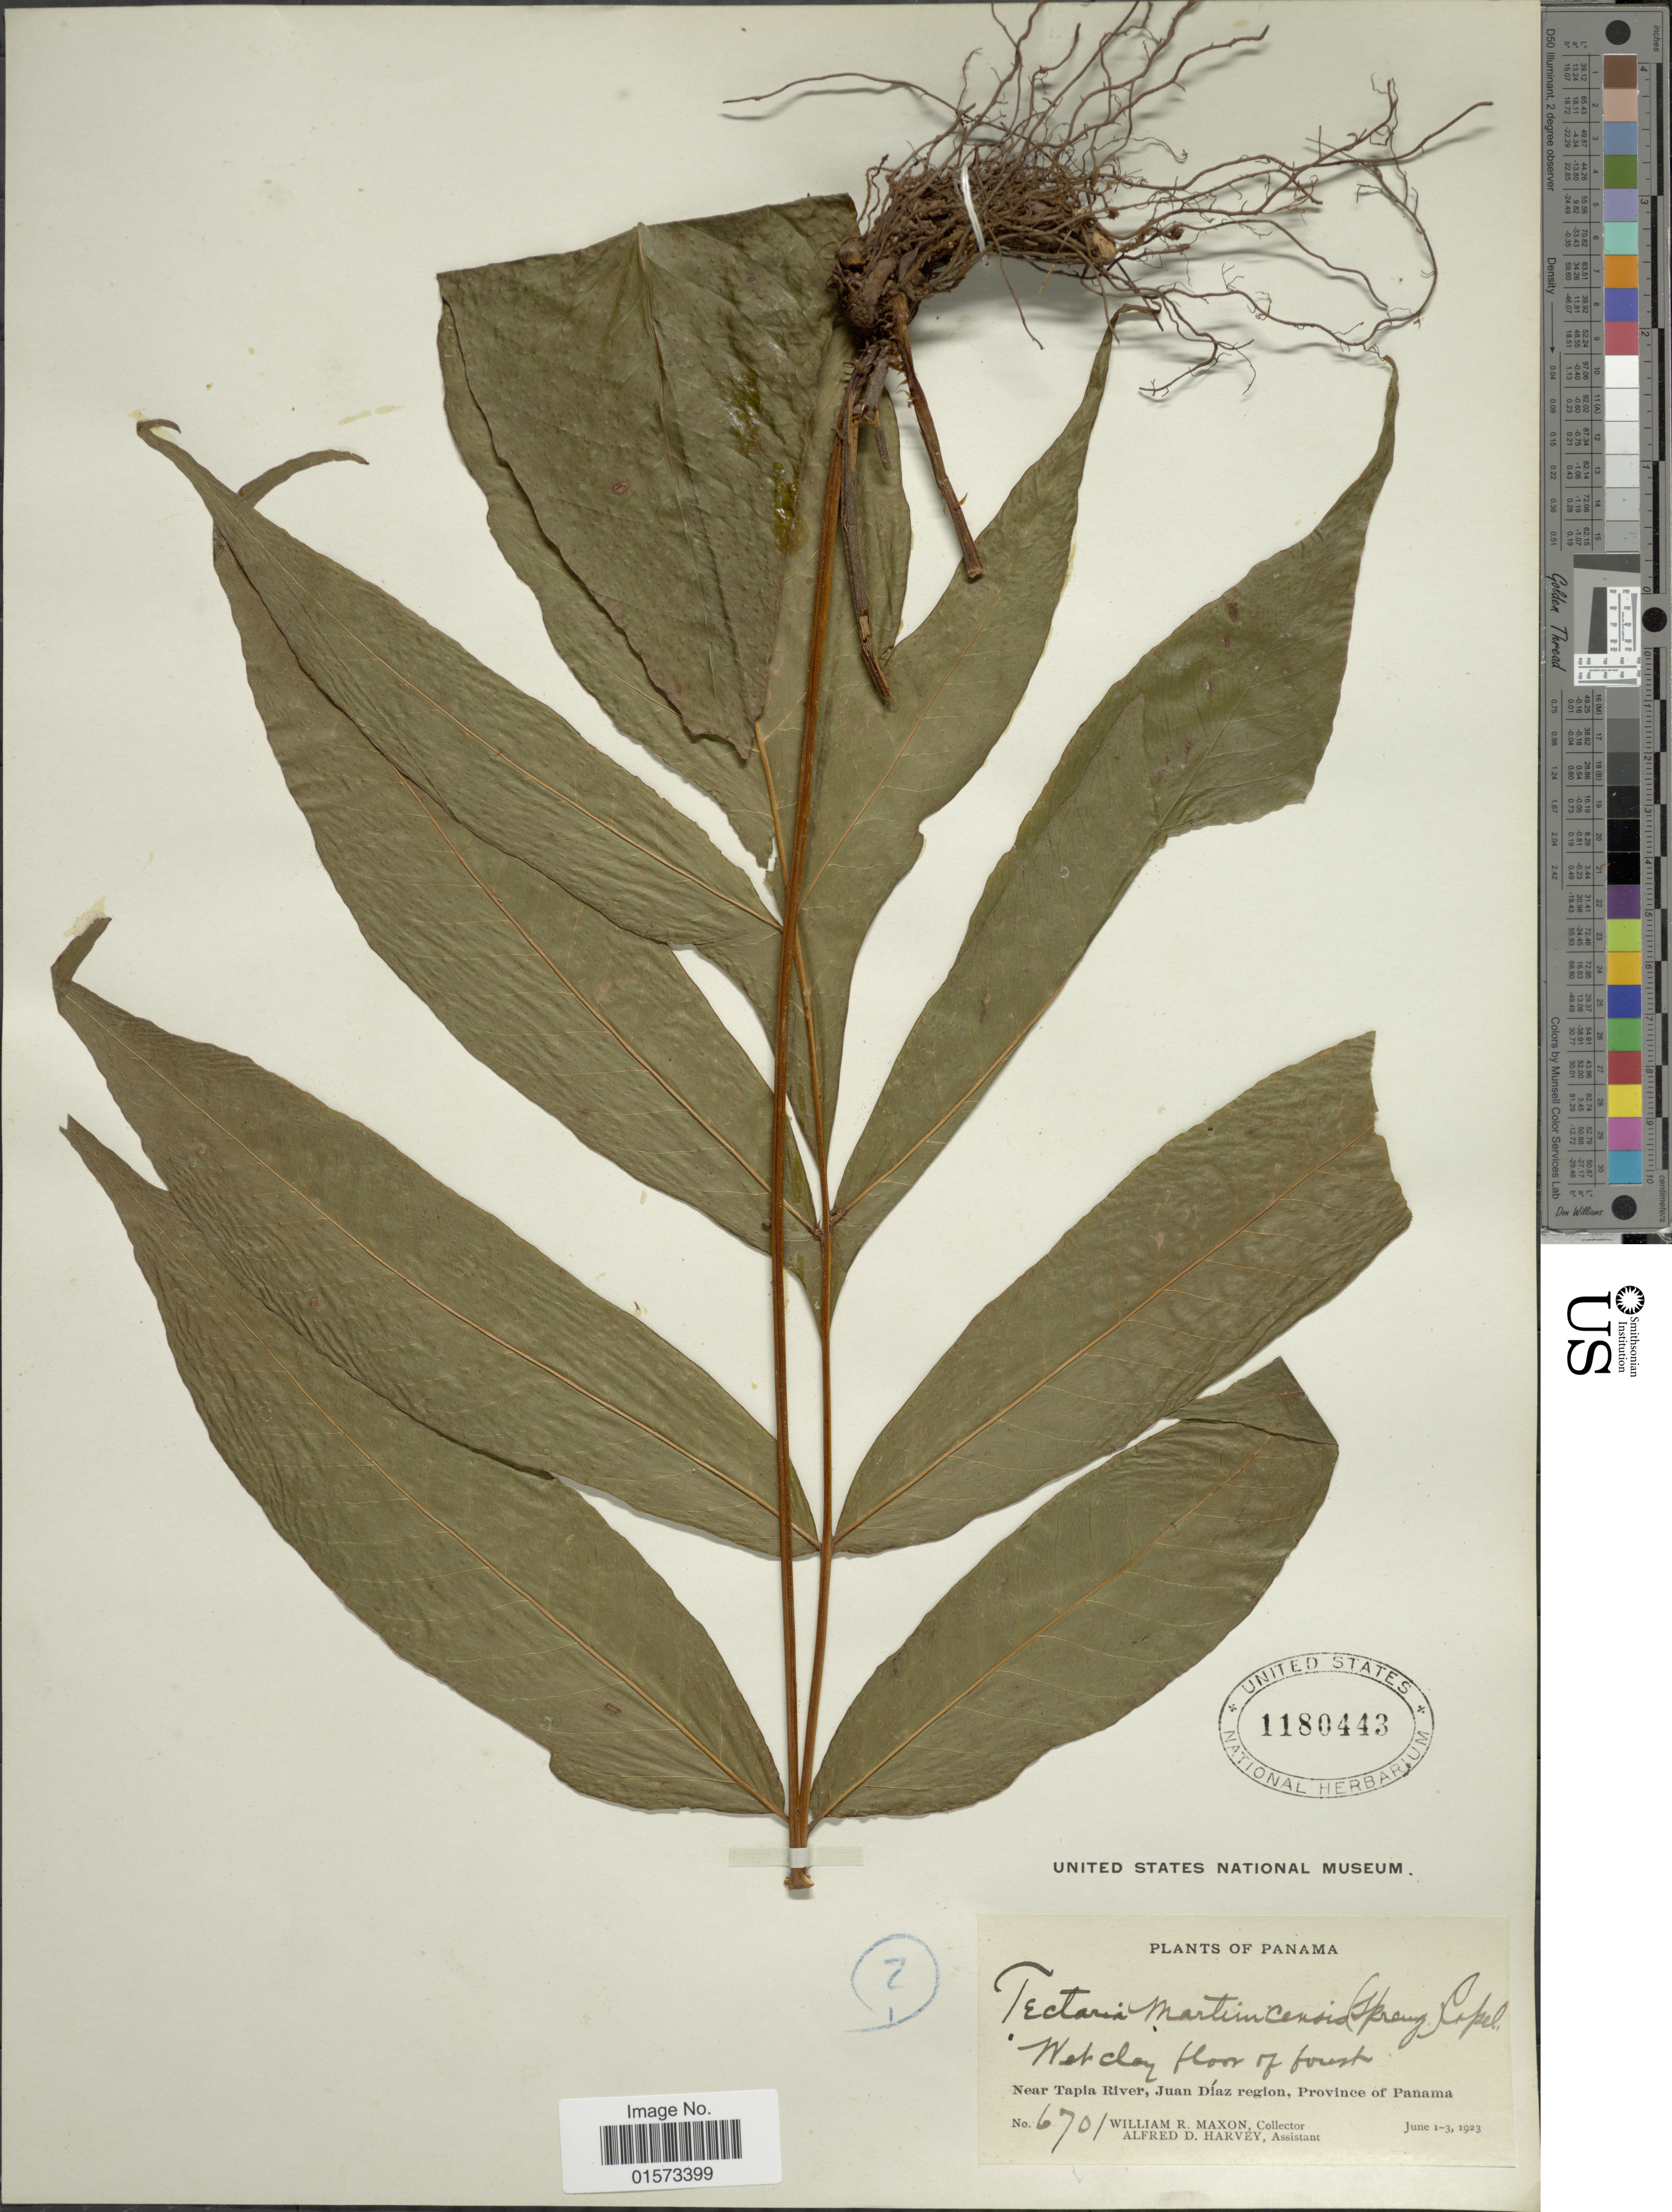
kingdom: Plantae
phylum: Tracheophyta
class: Polypodiopsida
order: Polypodiales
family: Tectariaceae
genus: Tectaria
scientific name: Tectaria incisa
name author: Cav.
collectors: W. R. Maxon & A. D. Harvey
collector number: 6701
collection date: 1923-06-01/1923-06-03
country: Panama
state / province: Panamá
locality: Near tapia River, Juan Diaz region, Province of Panama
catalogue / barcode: US 1180443